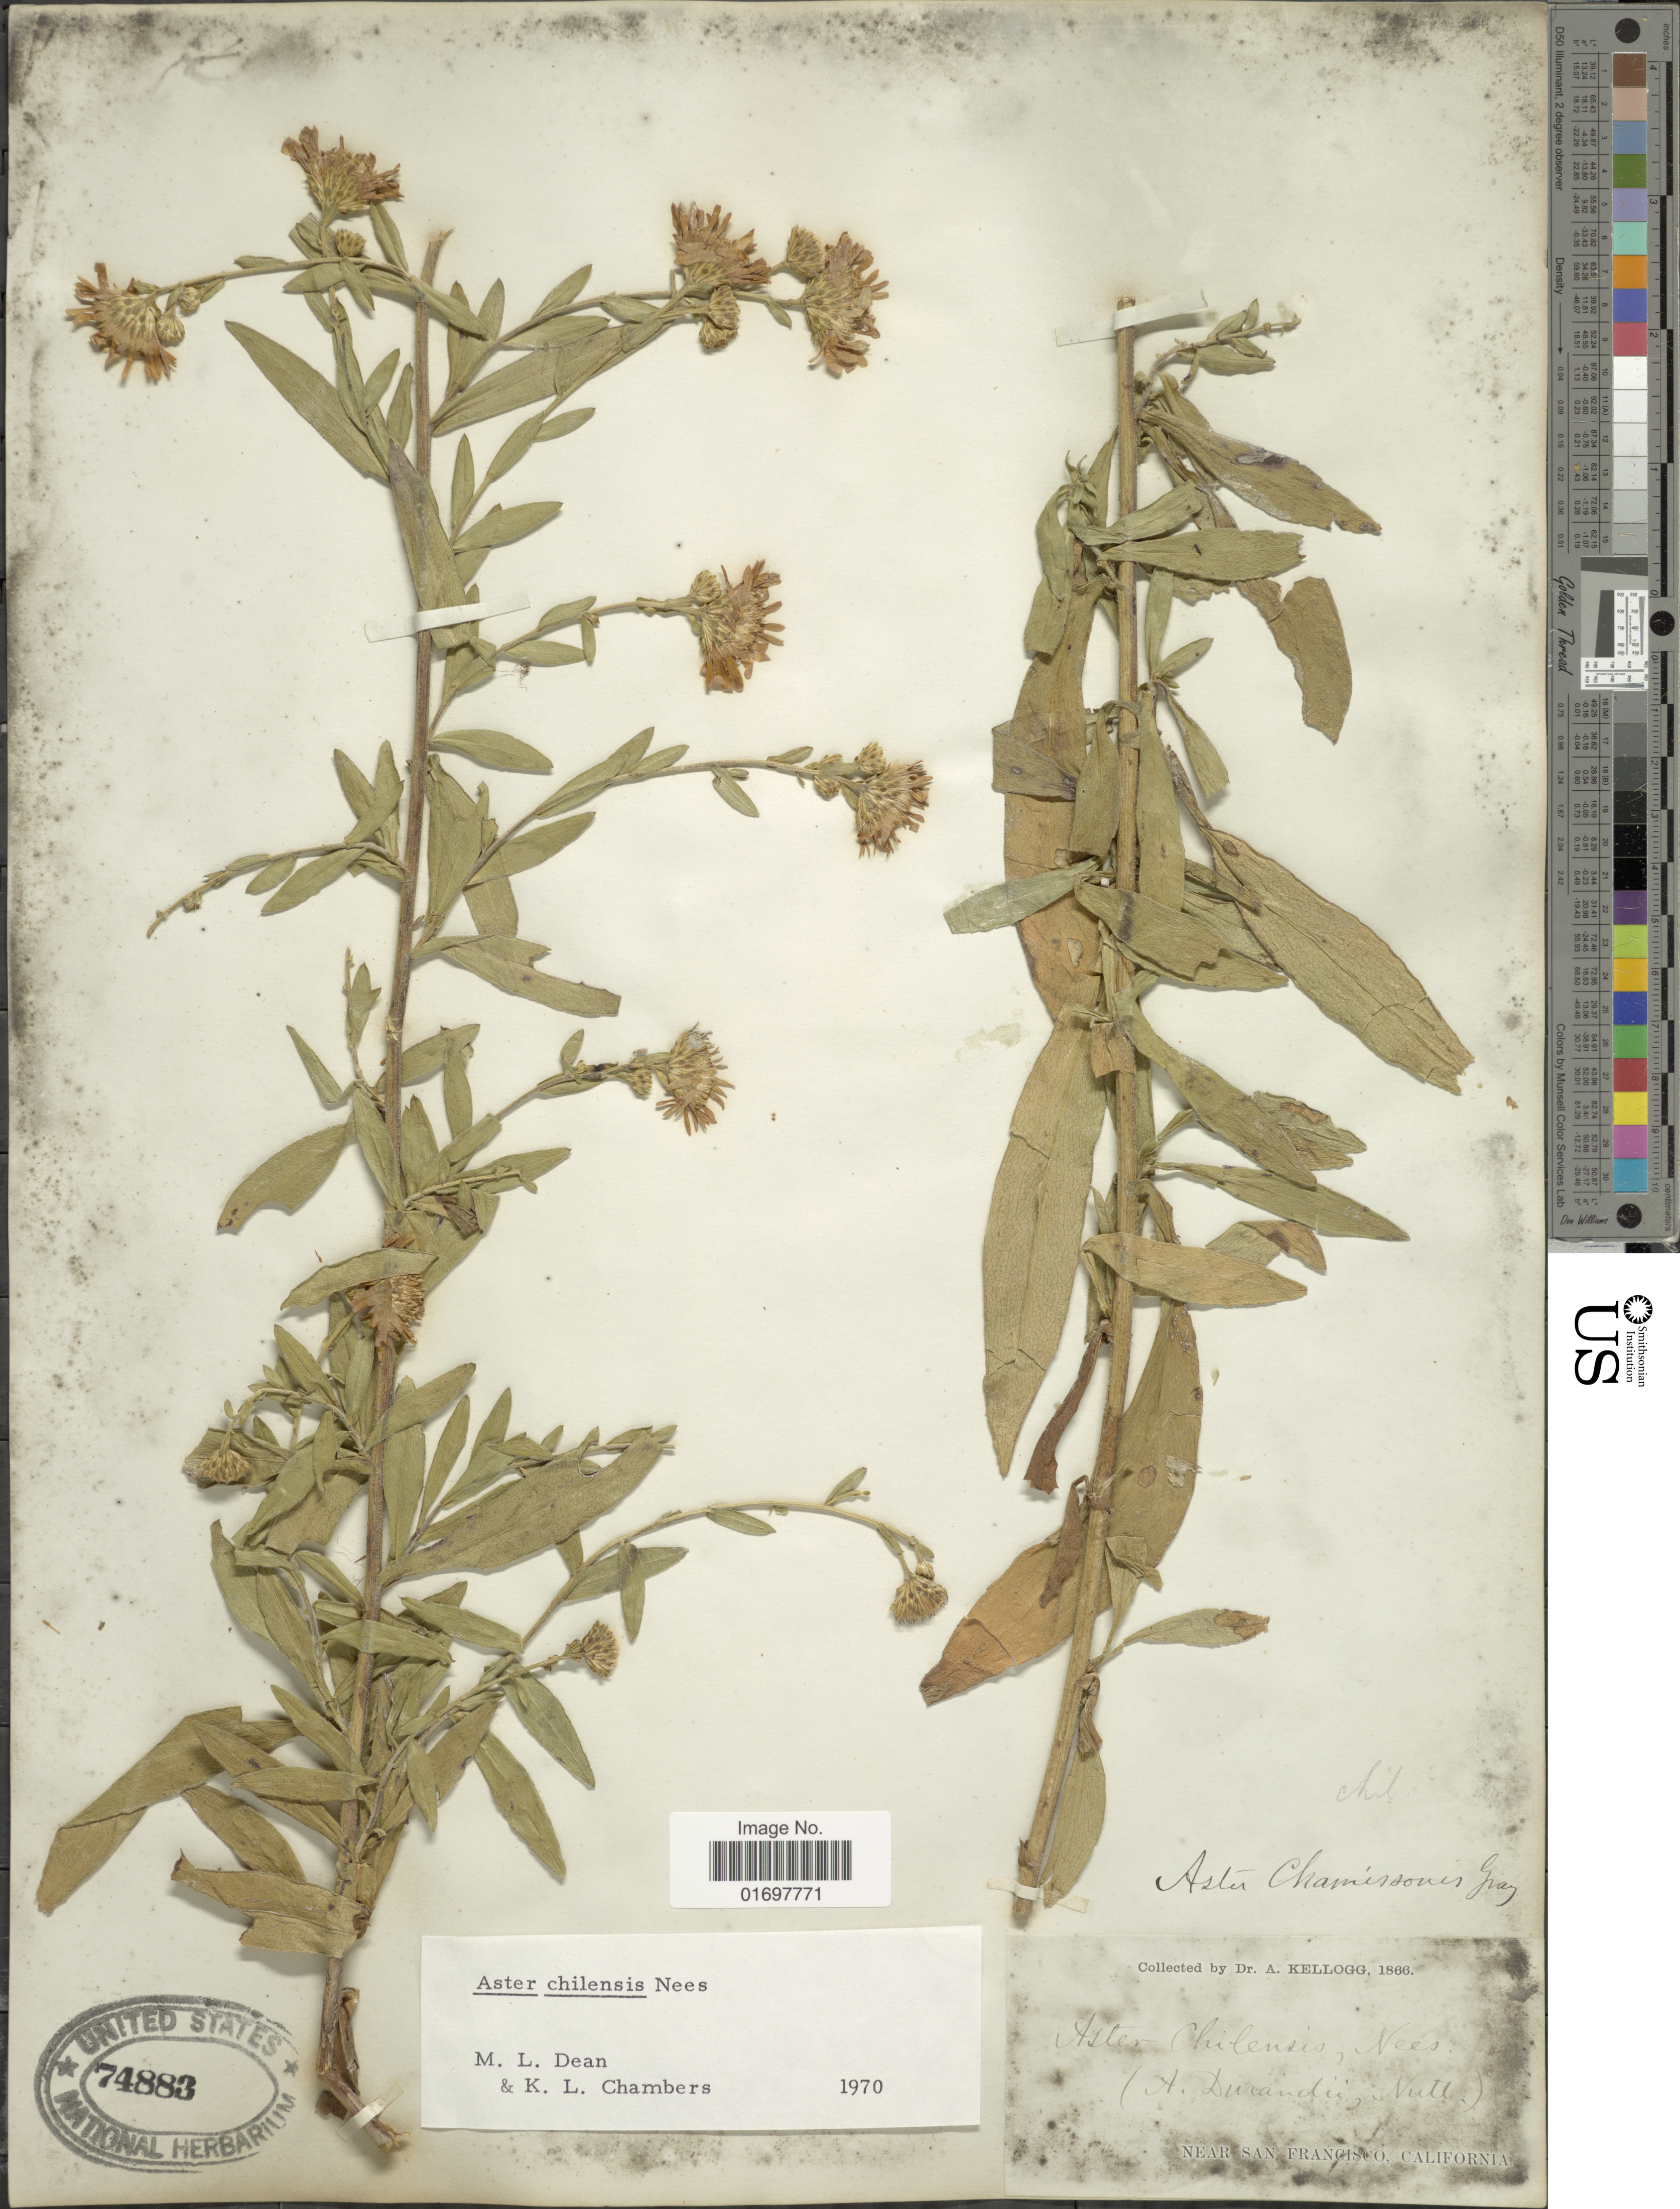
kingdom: Plantae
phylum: Tracheophyta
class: Magnoliopsida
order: Asterales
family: Asteraceae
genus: Symphyotrichum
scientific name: Symphyotrichum chilense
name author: (Nees) G.L. Nesom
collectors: A. Kellogg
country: United States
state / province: California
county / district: San Francisco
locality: Near San Francisco.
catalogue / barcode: US 74883